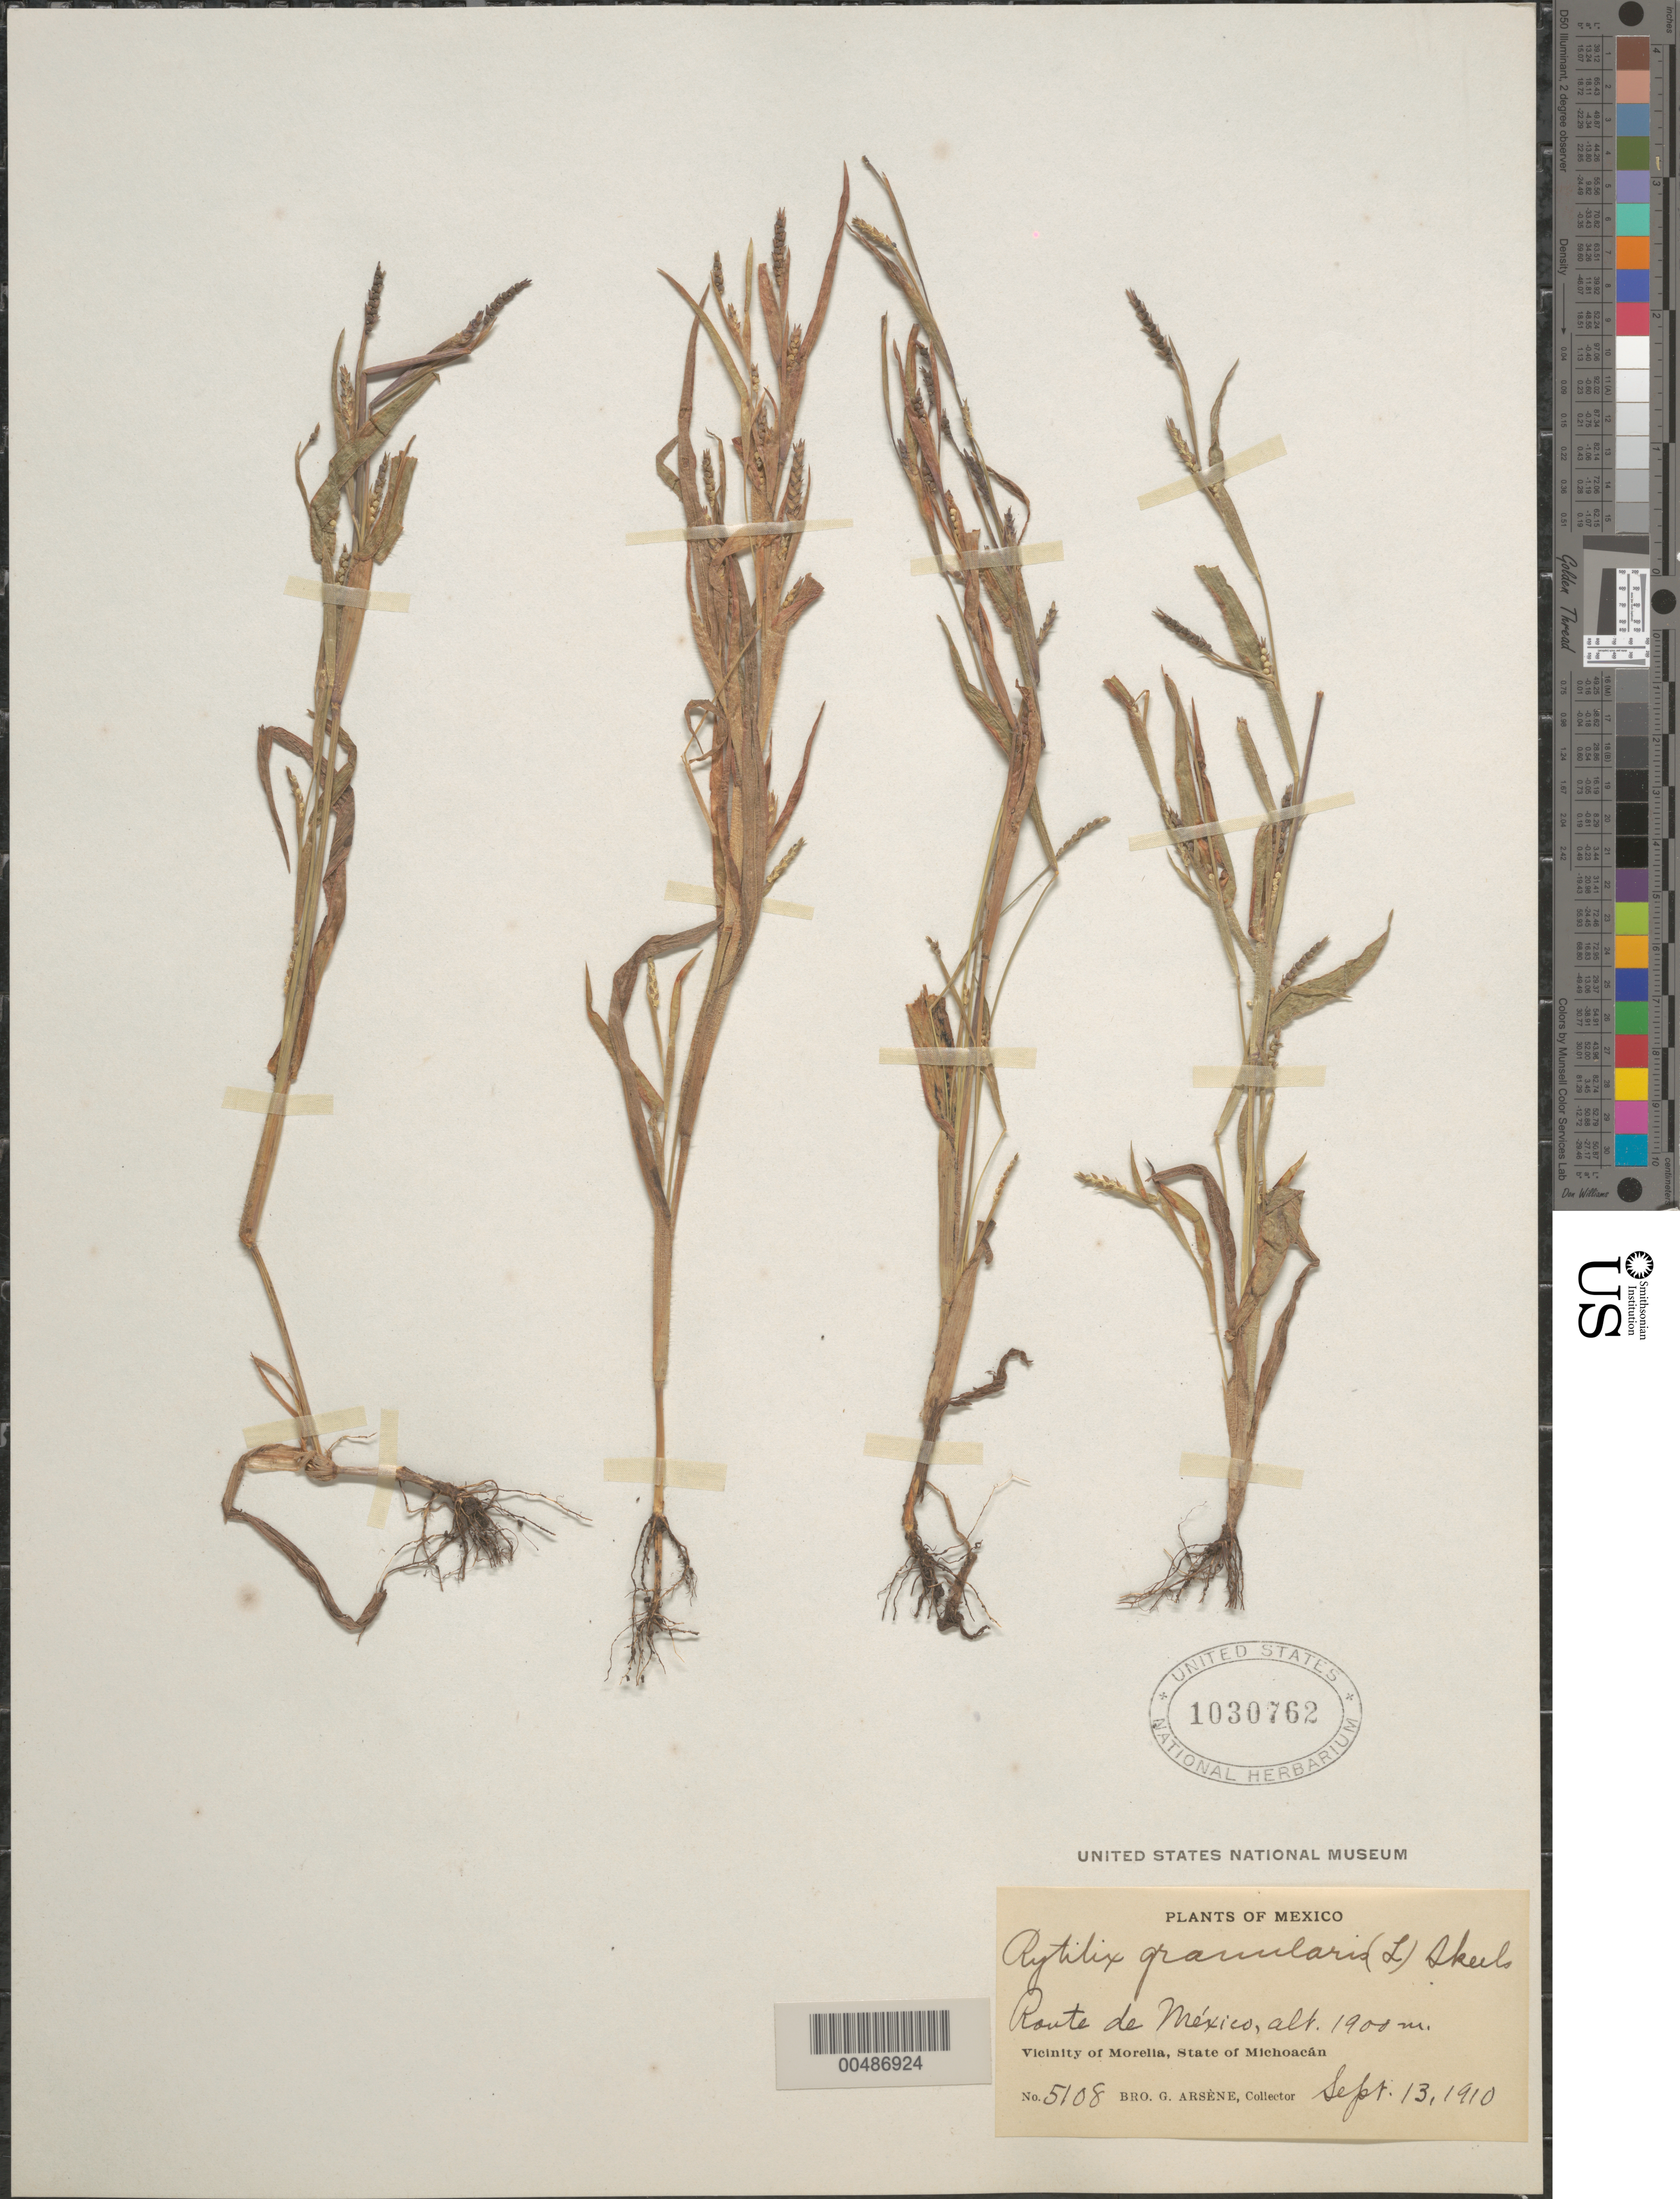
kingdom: Plantae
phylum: Tracheophyta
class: Liliopsida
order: Poales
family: Poaceae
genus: Hackelochloa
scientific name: Hackelochloa granularis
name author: (L.) Kuntze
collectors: Bro. G. Arsène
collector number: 5108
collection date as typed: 13 Sep 1910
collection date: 1910-09-13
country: Mexico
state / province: Michoacán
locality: Route de Mexico, vicinity of Morelia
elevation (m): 1900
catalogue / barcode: US 1030762